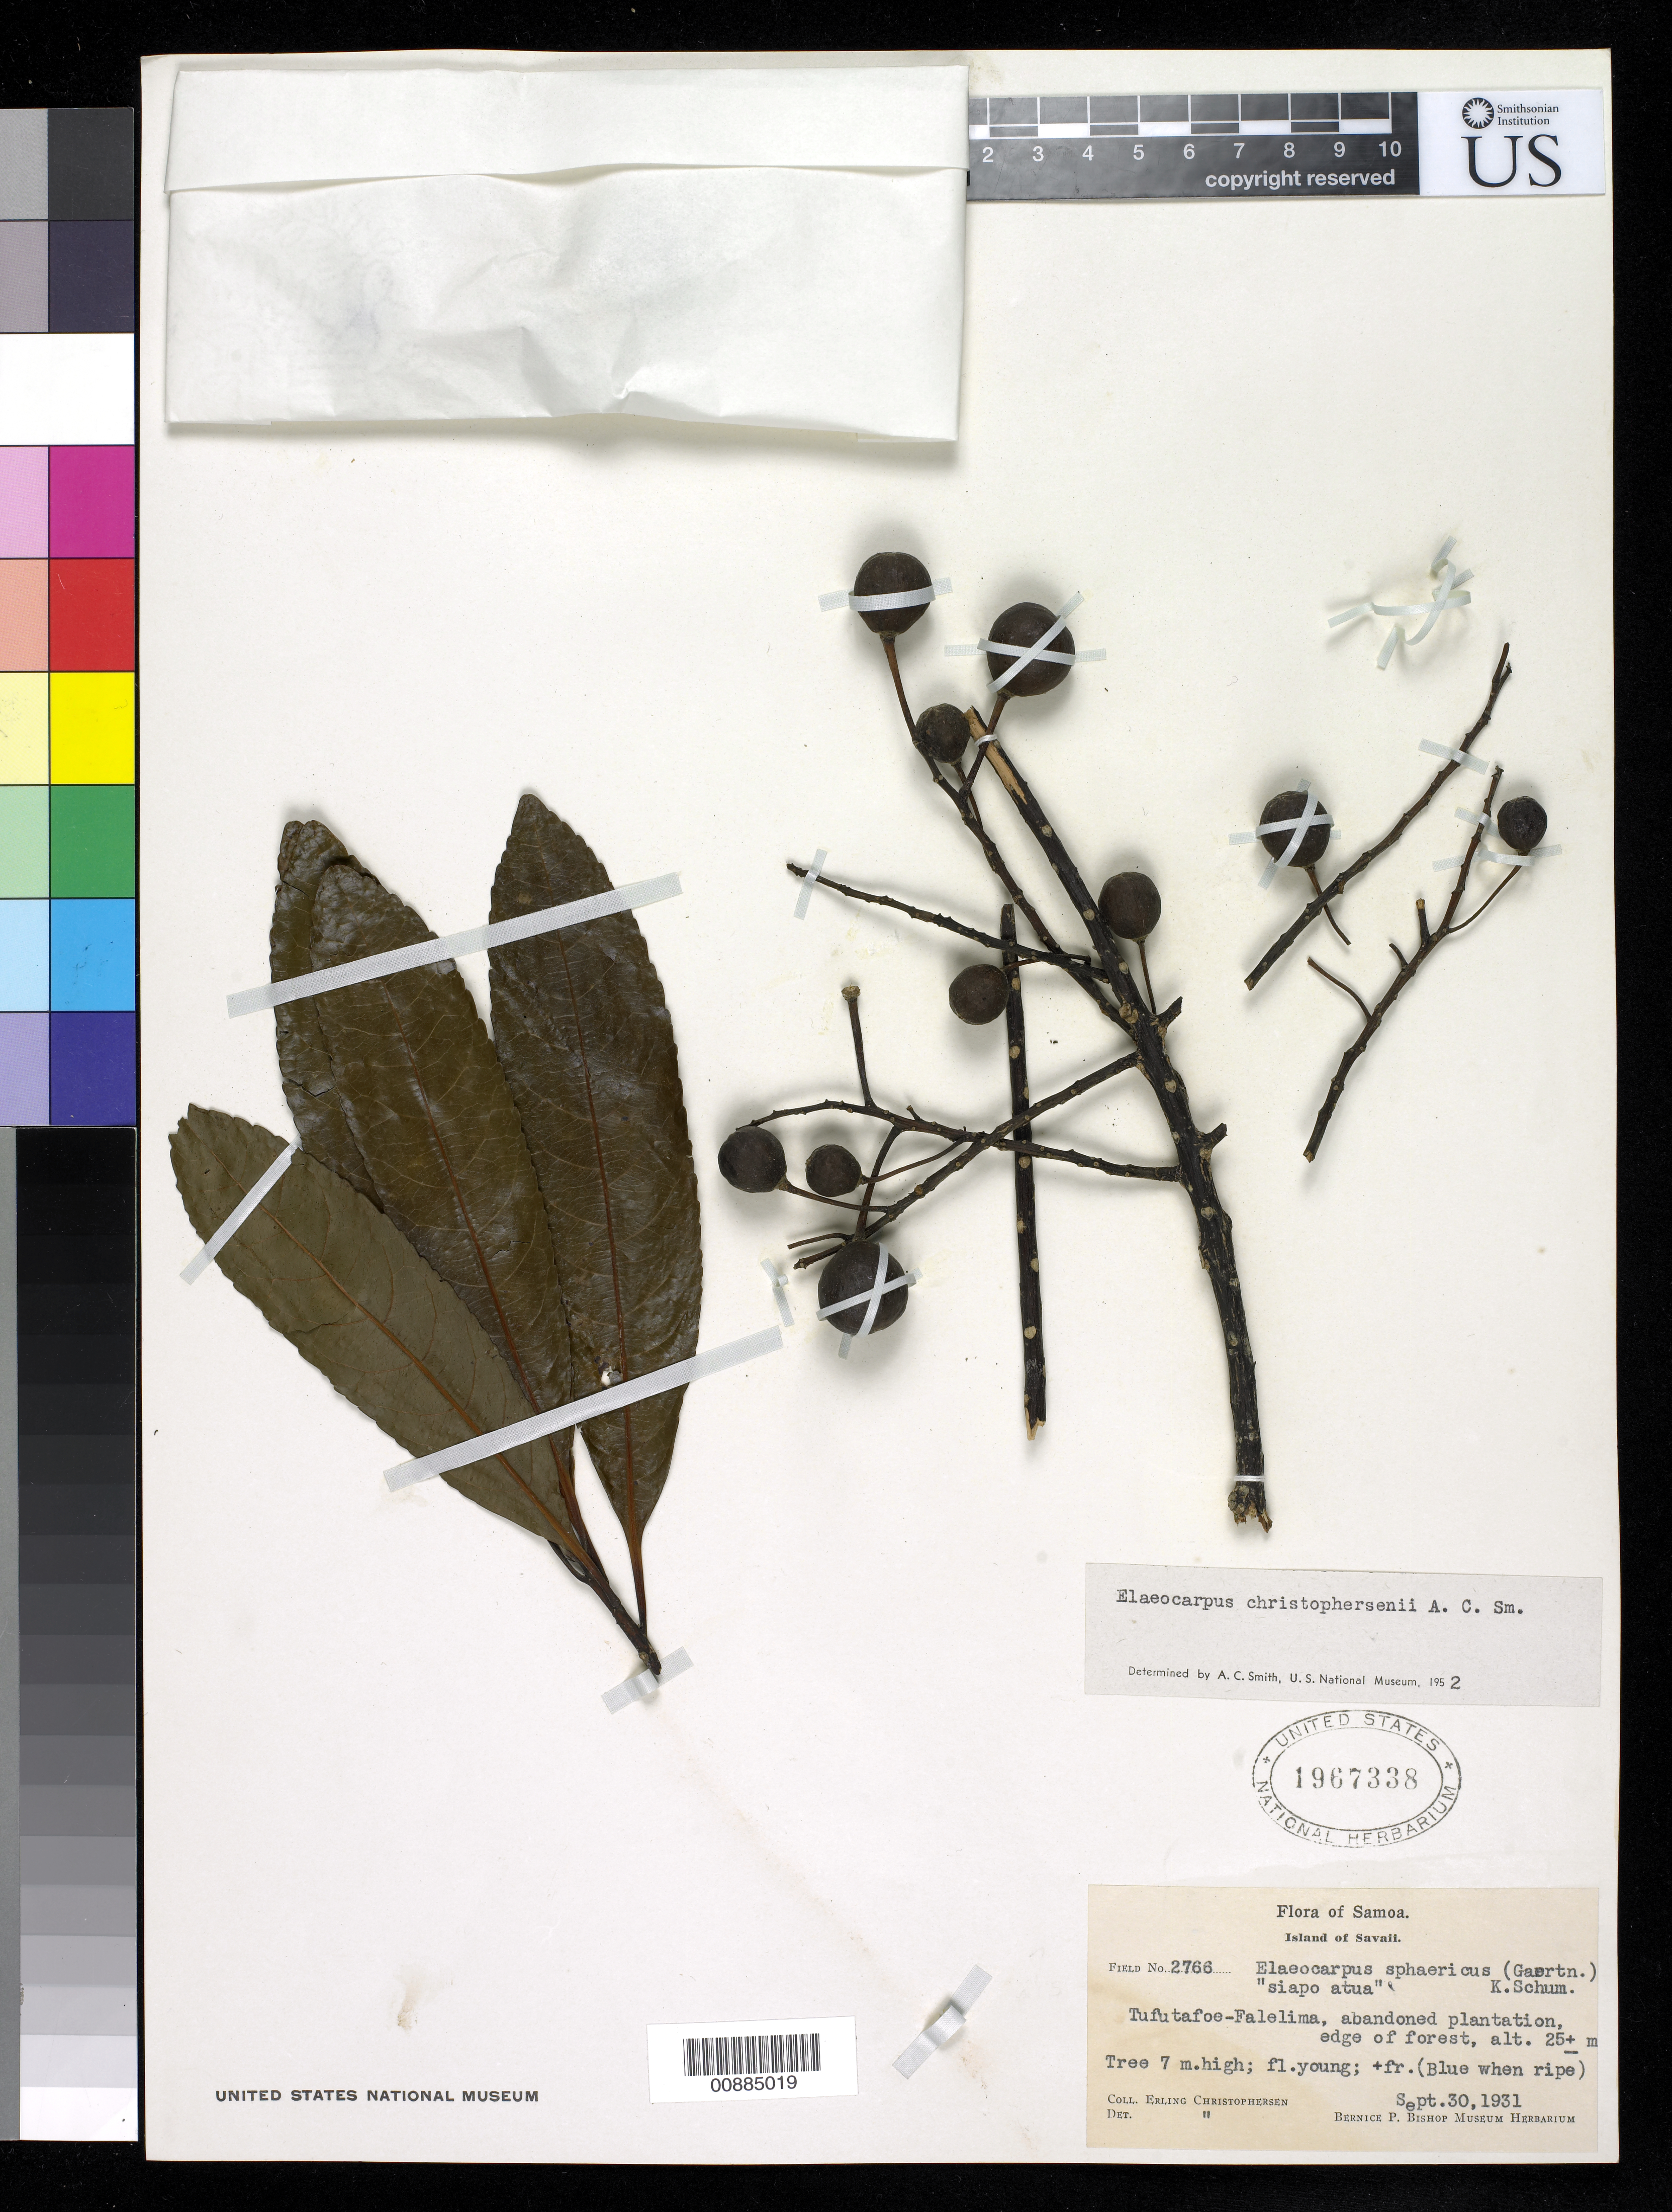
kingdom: Plantae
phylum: Tracheophyta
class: Magnoliopsida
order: Oxalidales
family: Elaeocarpaceae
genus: Elaeocarpus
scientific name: Elaeocarpus christophersenii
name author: A.C. Sm.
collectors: E. Christophersen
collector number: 2766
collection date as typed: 30 Sep 1931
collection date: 1931-09-30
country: Samoa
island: Savai'i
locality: Tufutafoe-Falelima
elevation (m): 25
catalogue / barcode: US 1967338